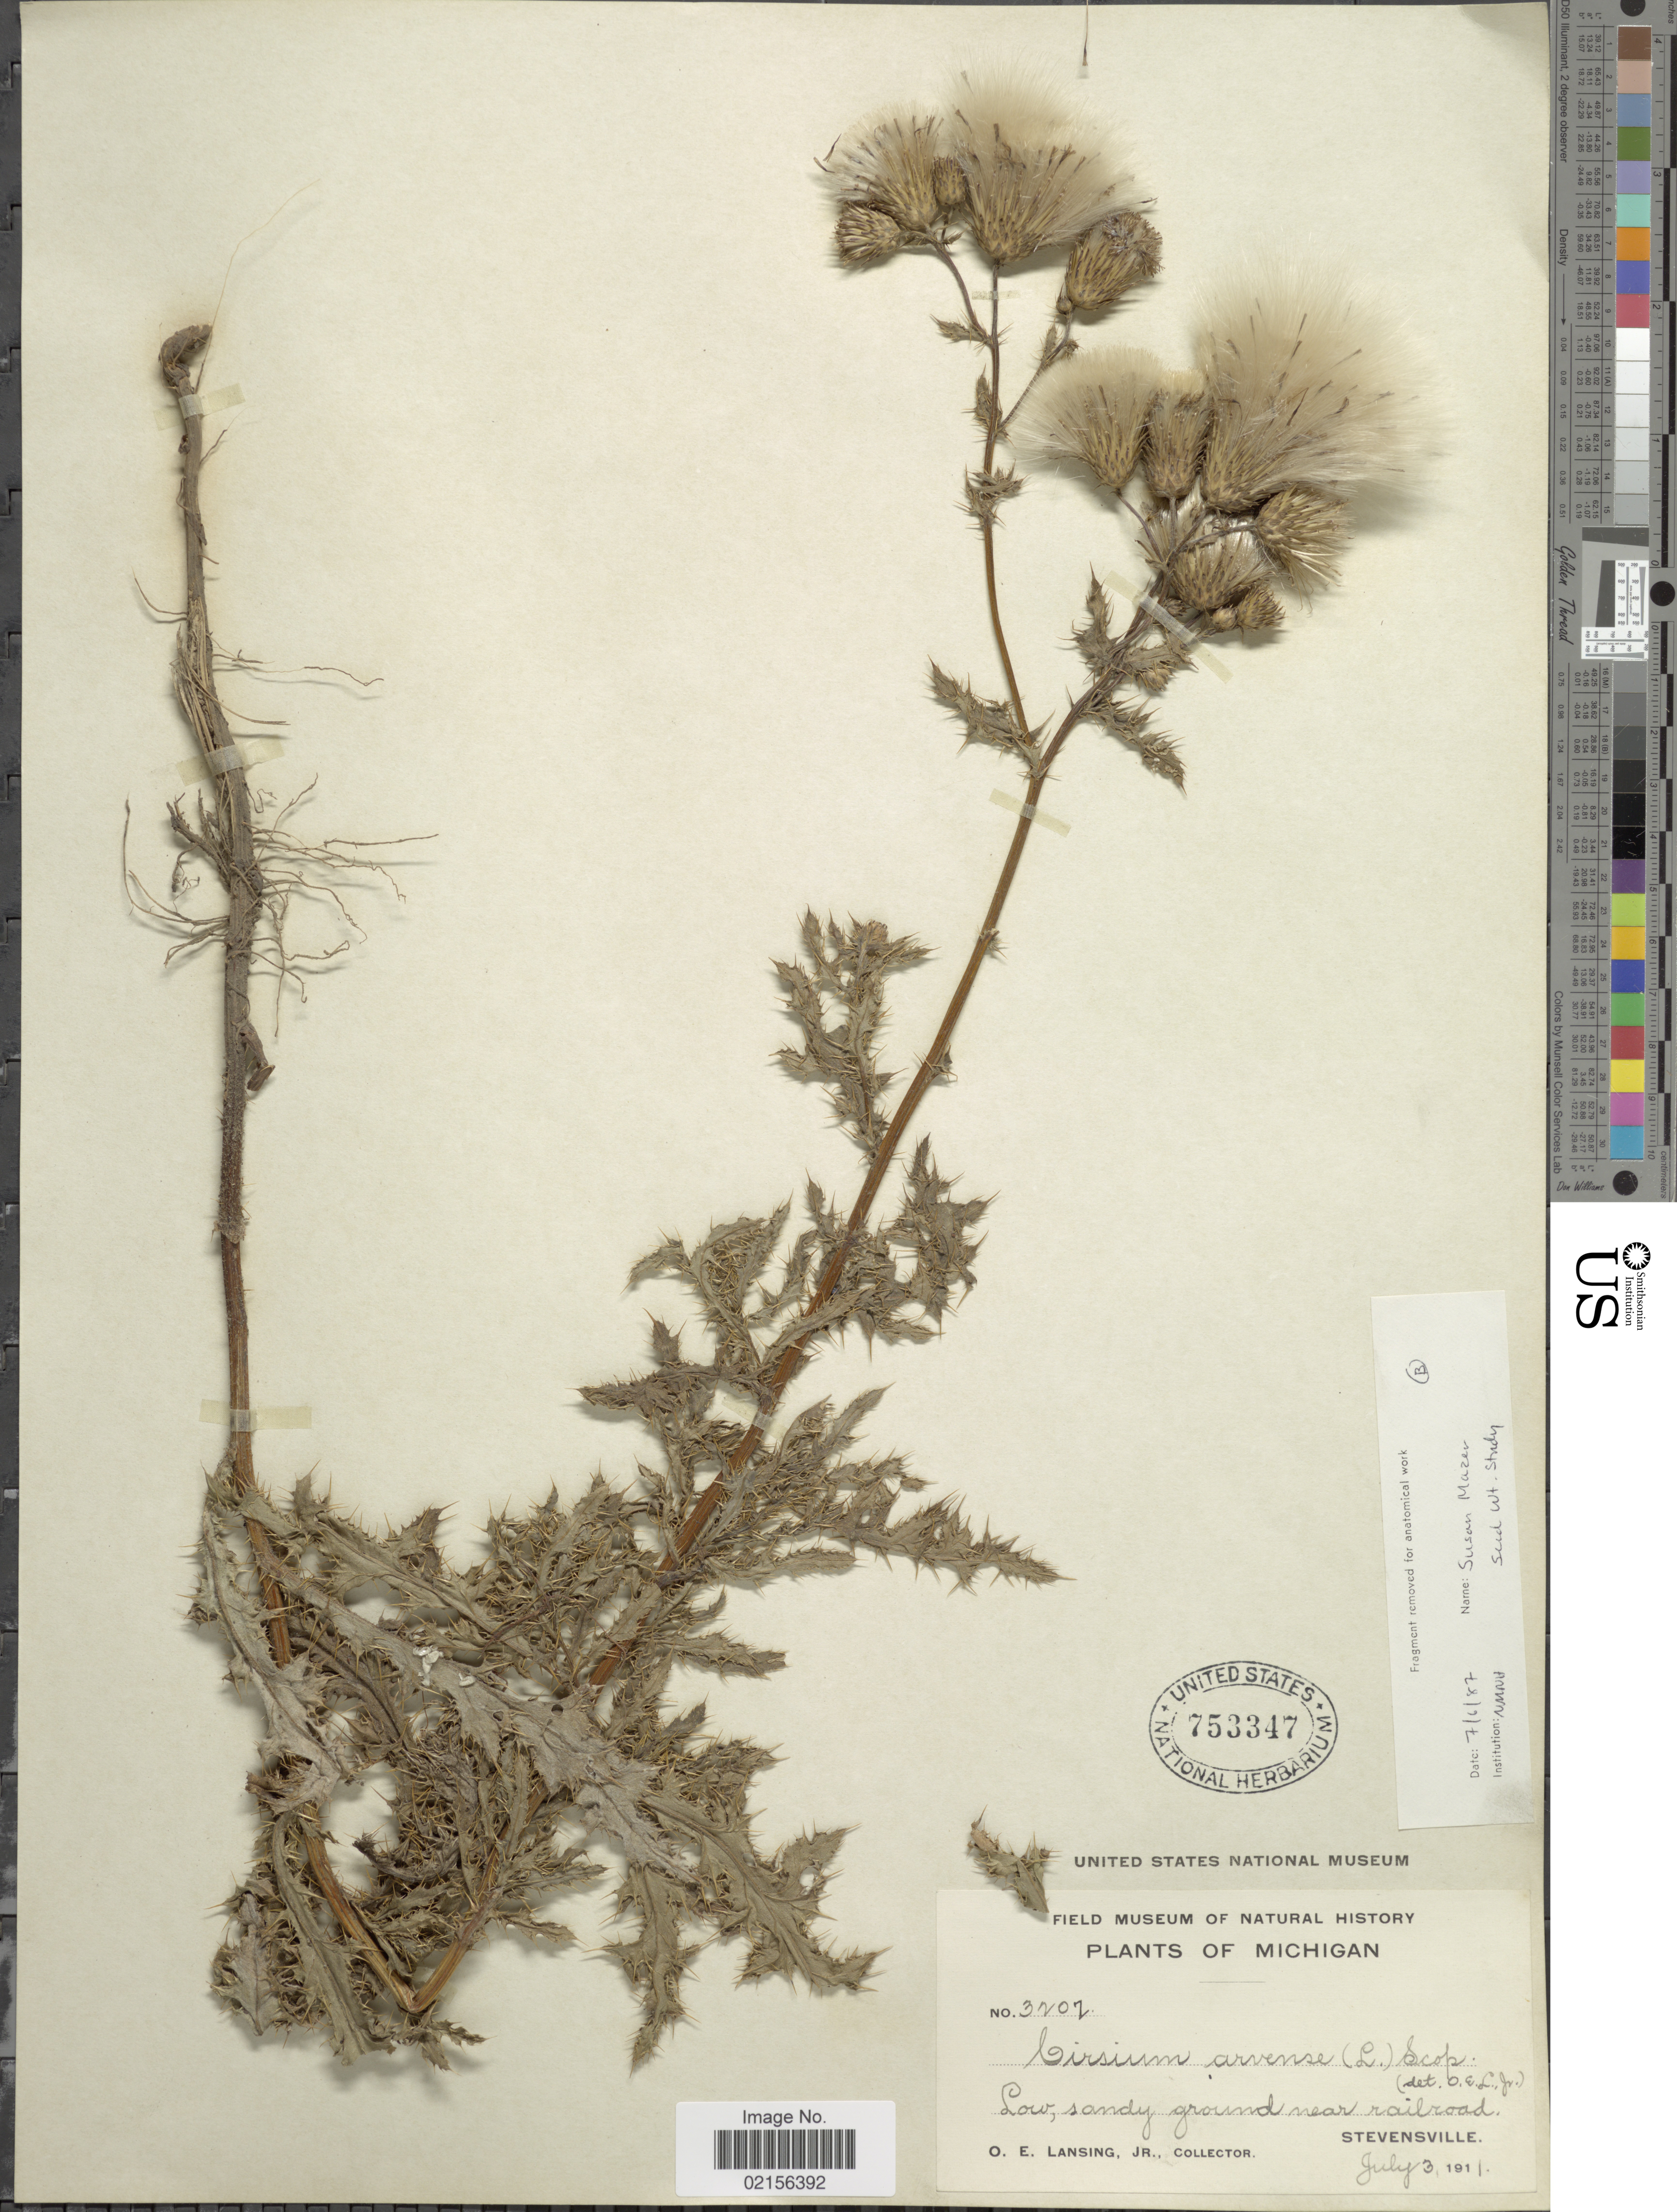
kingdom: Plantae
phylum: Tracheophyta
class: Magnoliopsida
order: Asterales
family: Asteraceae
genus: Cirsium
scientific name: Cirsium arvense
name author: (L.) Scop.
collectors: O. Lansing Jr.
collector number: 3202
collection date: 1911-07-03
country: United States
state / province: Michigan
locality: Low, sandy ground near railroad, Stevensville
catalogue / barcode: US 753347